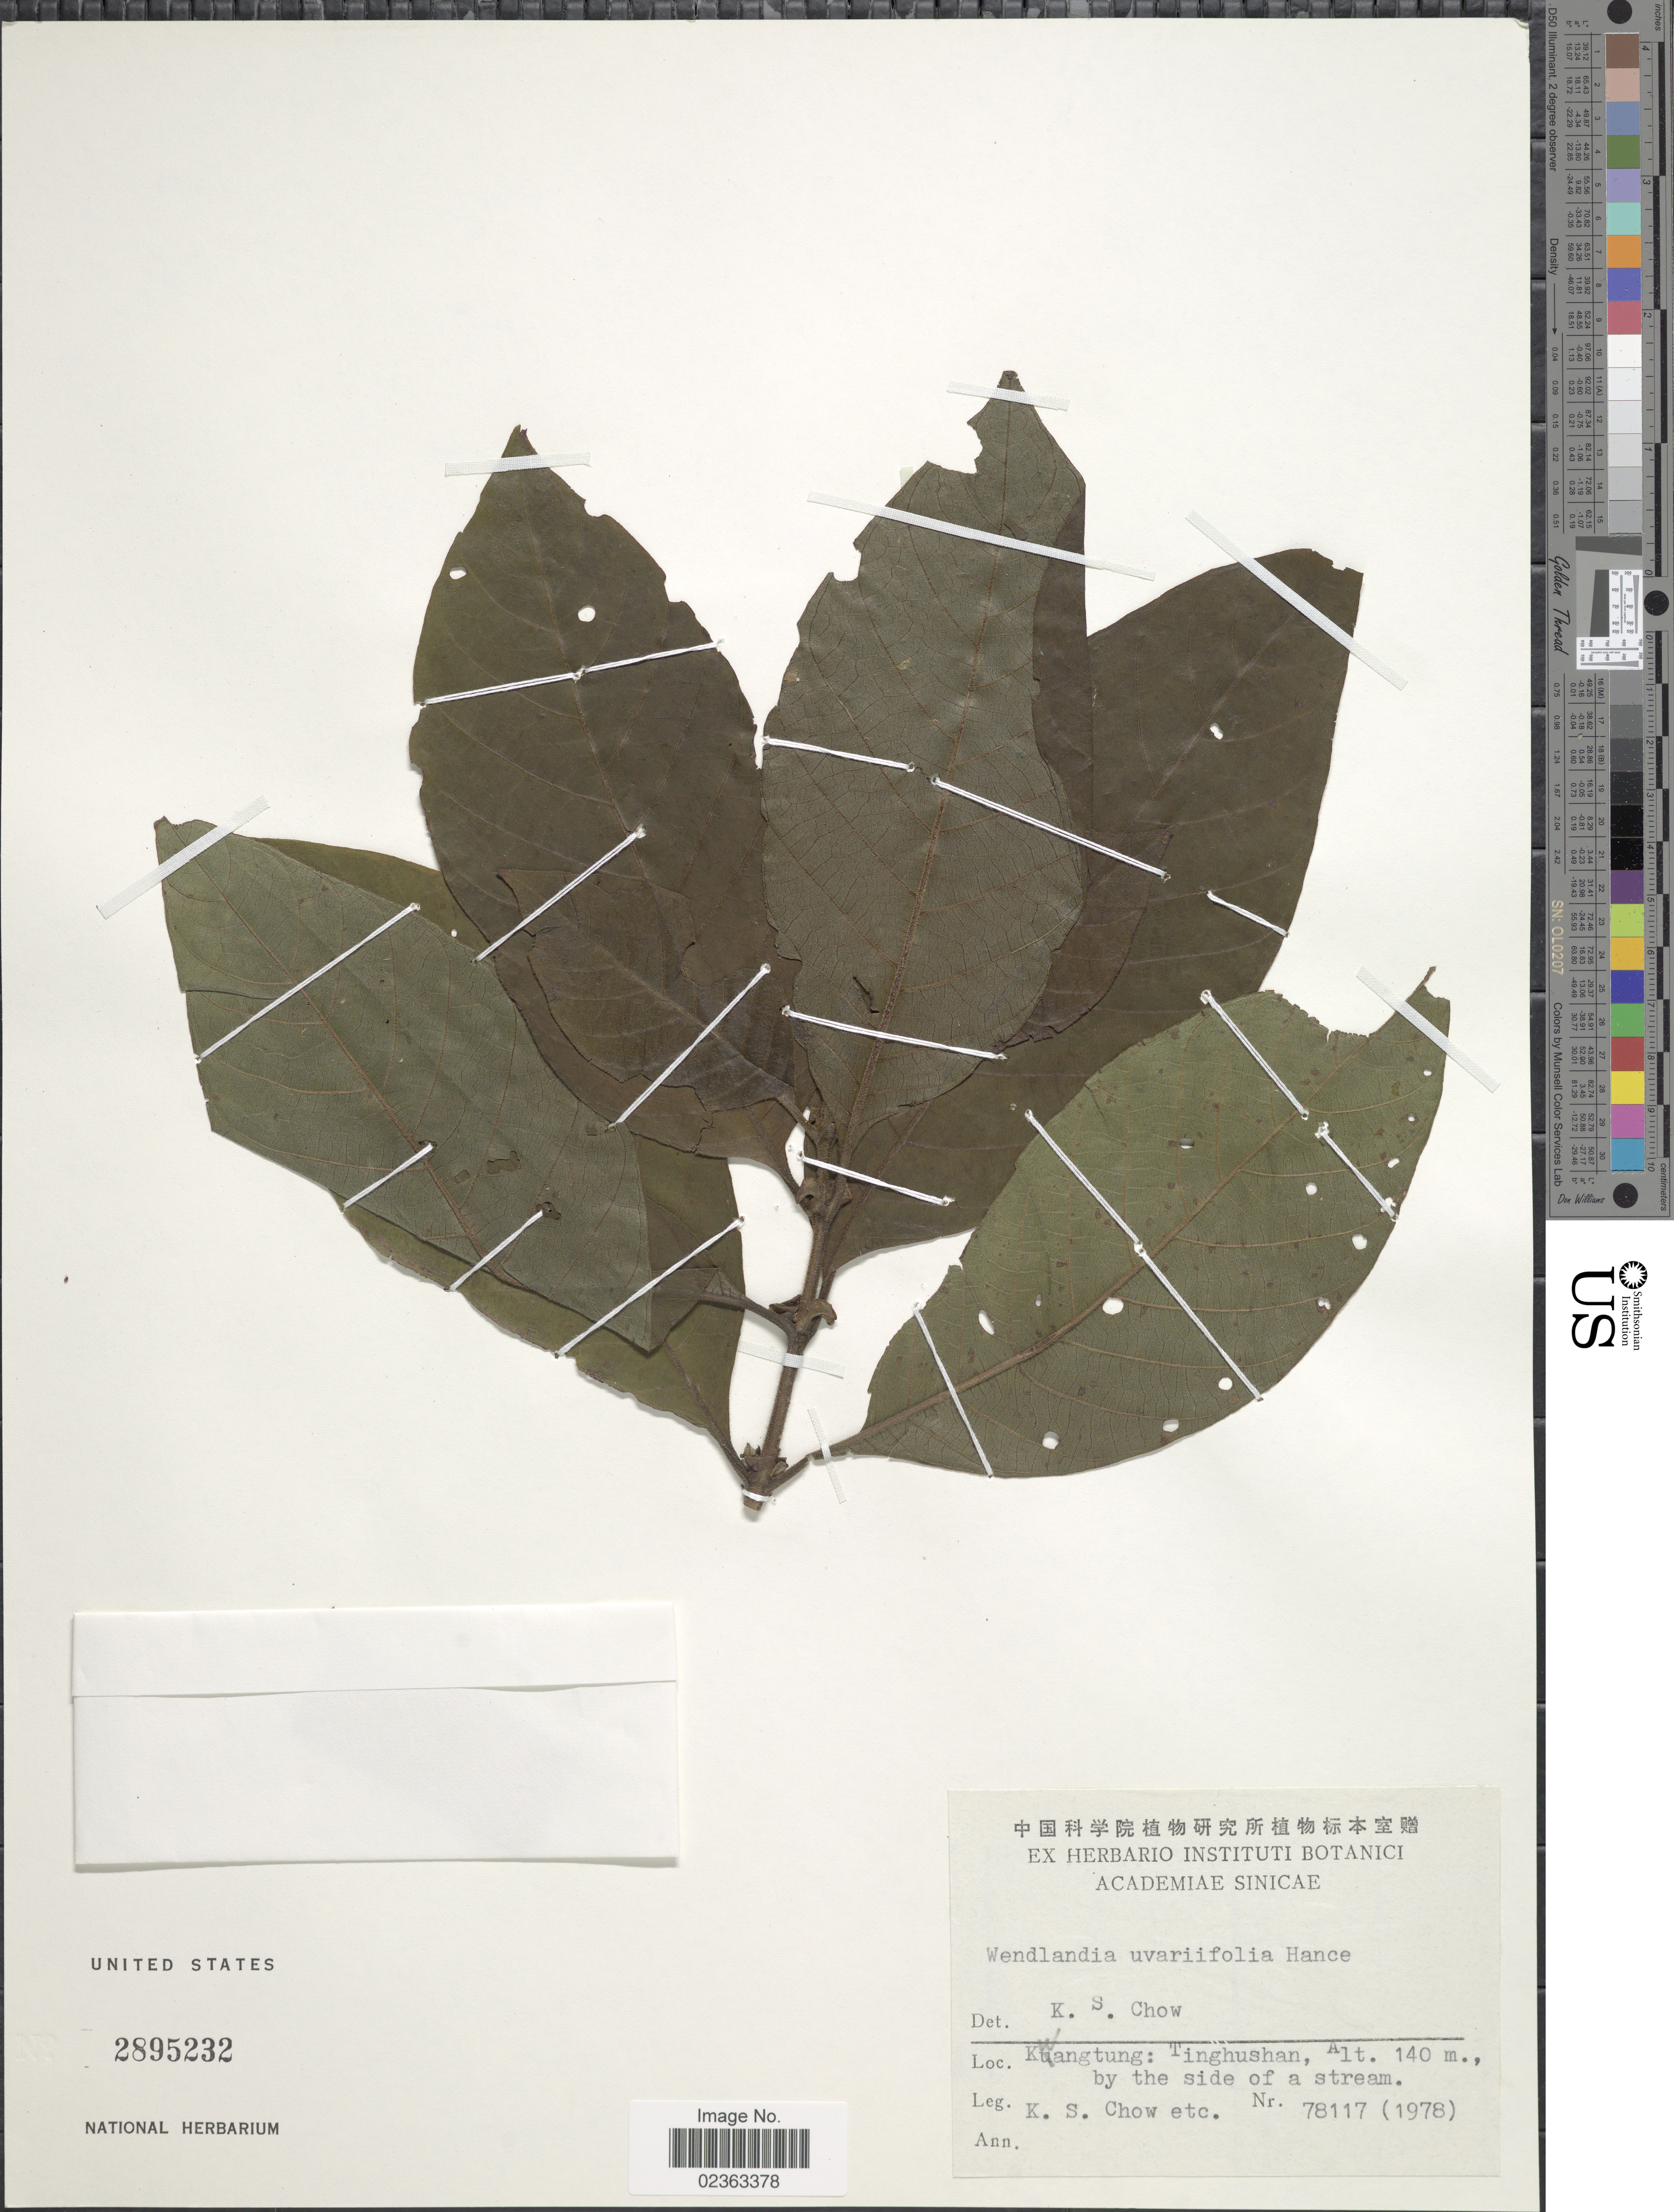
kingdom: Plantae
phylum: Tracheophyta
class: Magnoliopsida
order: Gentianales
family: Rubiaceae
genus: Wendlandia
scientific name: Wendlandia uvariifolia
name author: Hance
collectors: K. S. Chow & et al.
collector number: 78117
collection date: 1978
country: China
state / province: Guangdong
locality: Kwangtung: Tinghushan, by the side of a stream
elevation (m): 140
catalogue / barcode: US 2895232